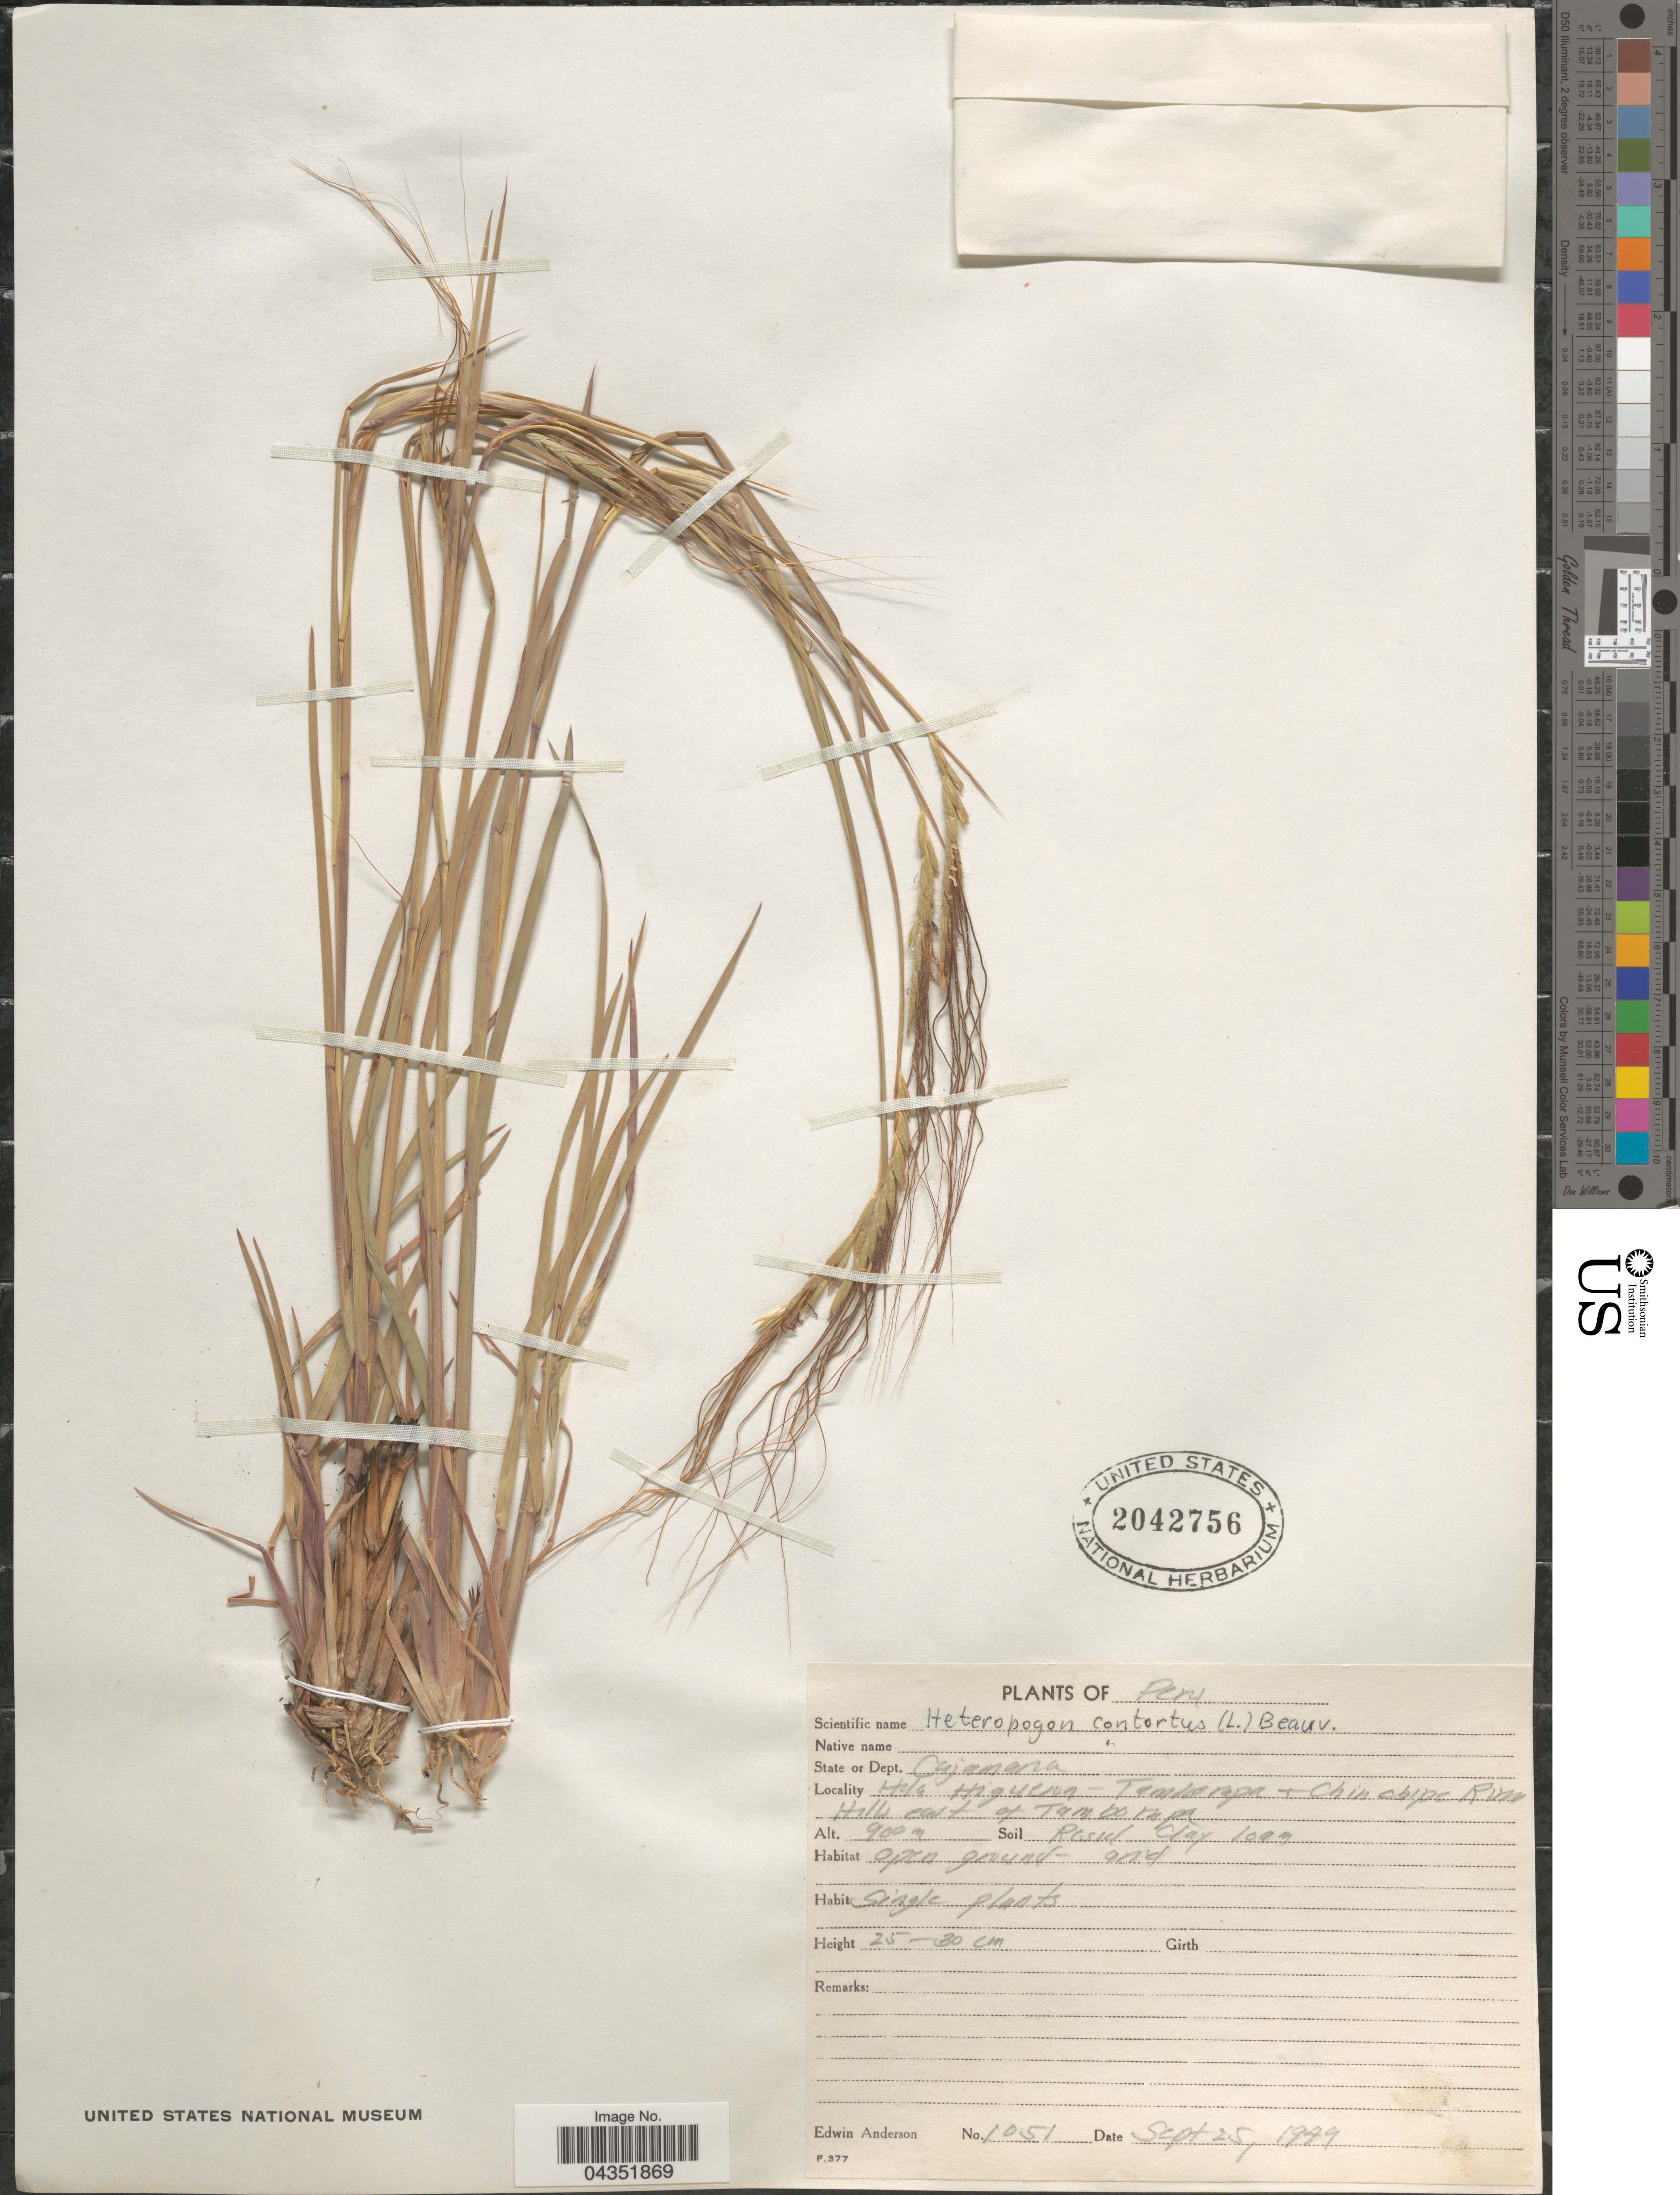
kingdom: Plantae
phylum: Tracheophyta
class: Liliopsida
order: Poales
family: Poaceae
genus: Heteropogon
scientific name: Heteropogon contortus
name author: (L.) P. Beauv. ex Roem. & Schult.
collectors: E. Anderson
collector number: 1051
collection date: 1949-09-25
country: Peru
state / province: Cajamarca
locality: State or Dept. Cajamarca. Hda Higuera - Tamborapa + Chinchipe River. Hills east of Tamborapa.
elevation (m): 900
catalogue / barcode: US 2042756